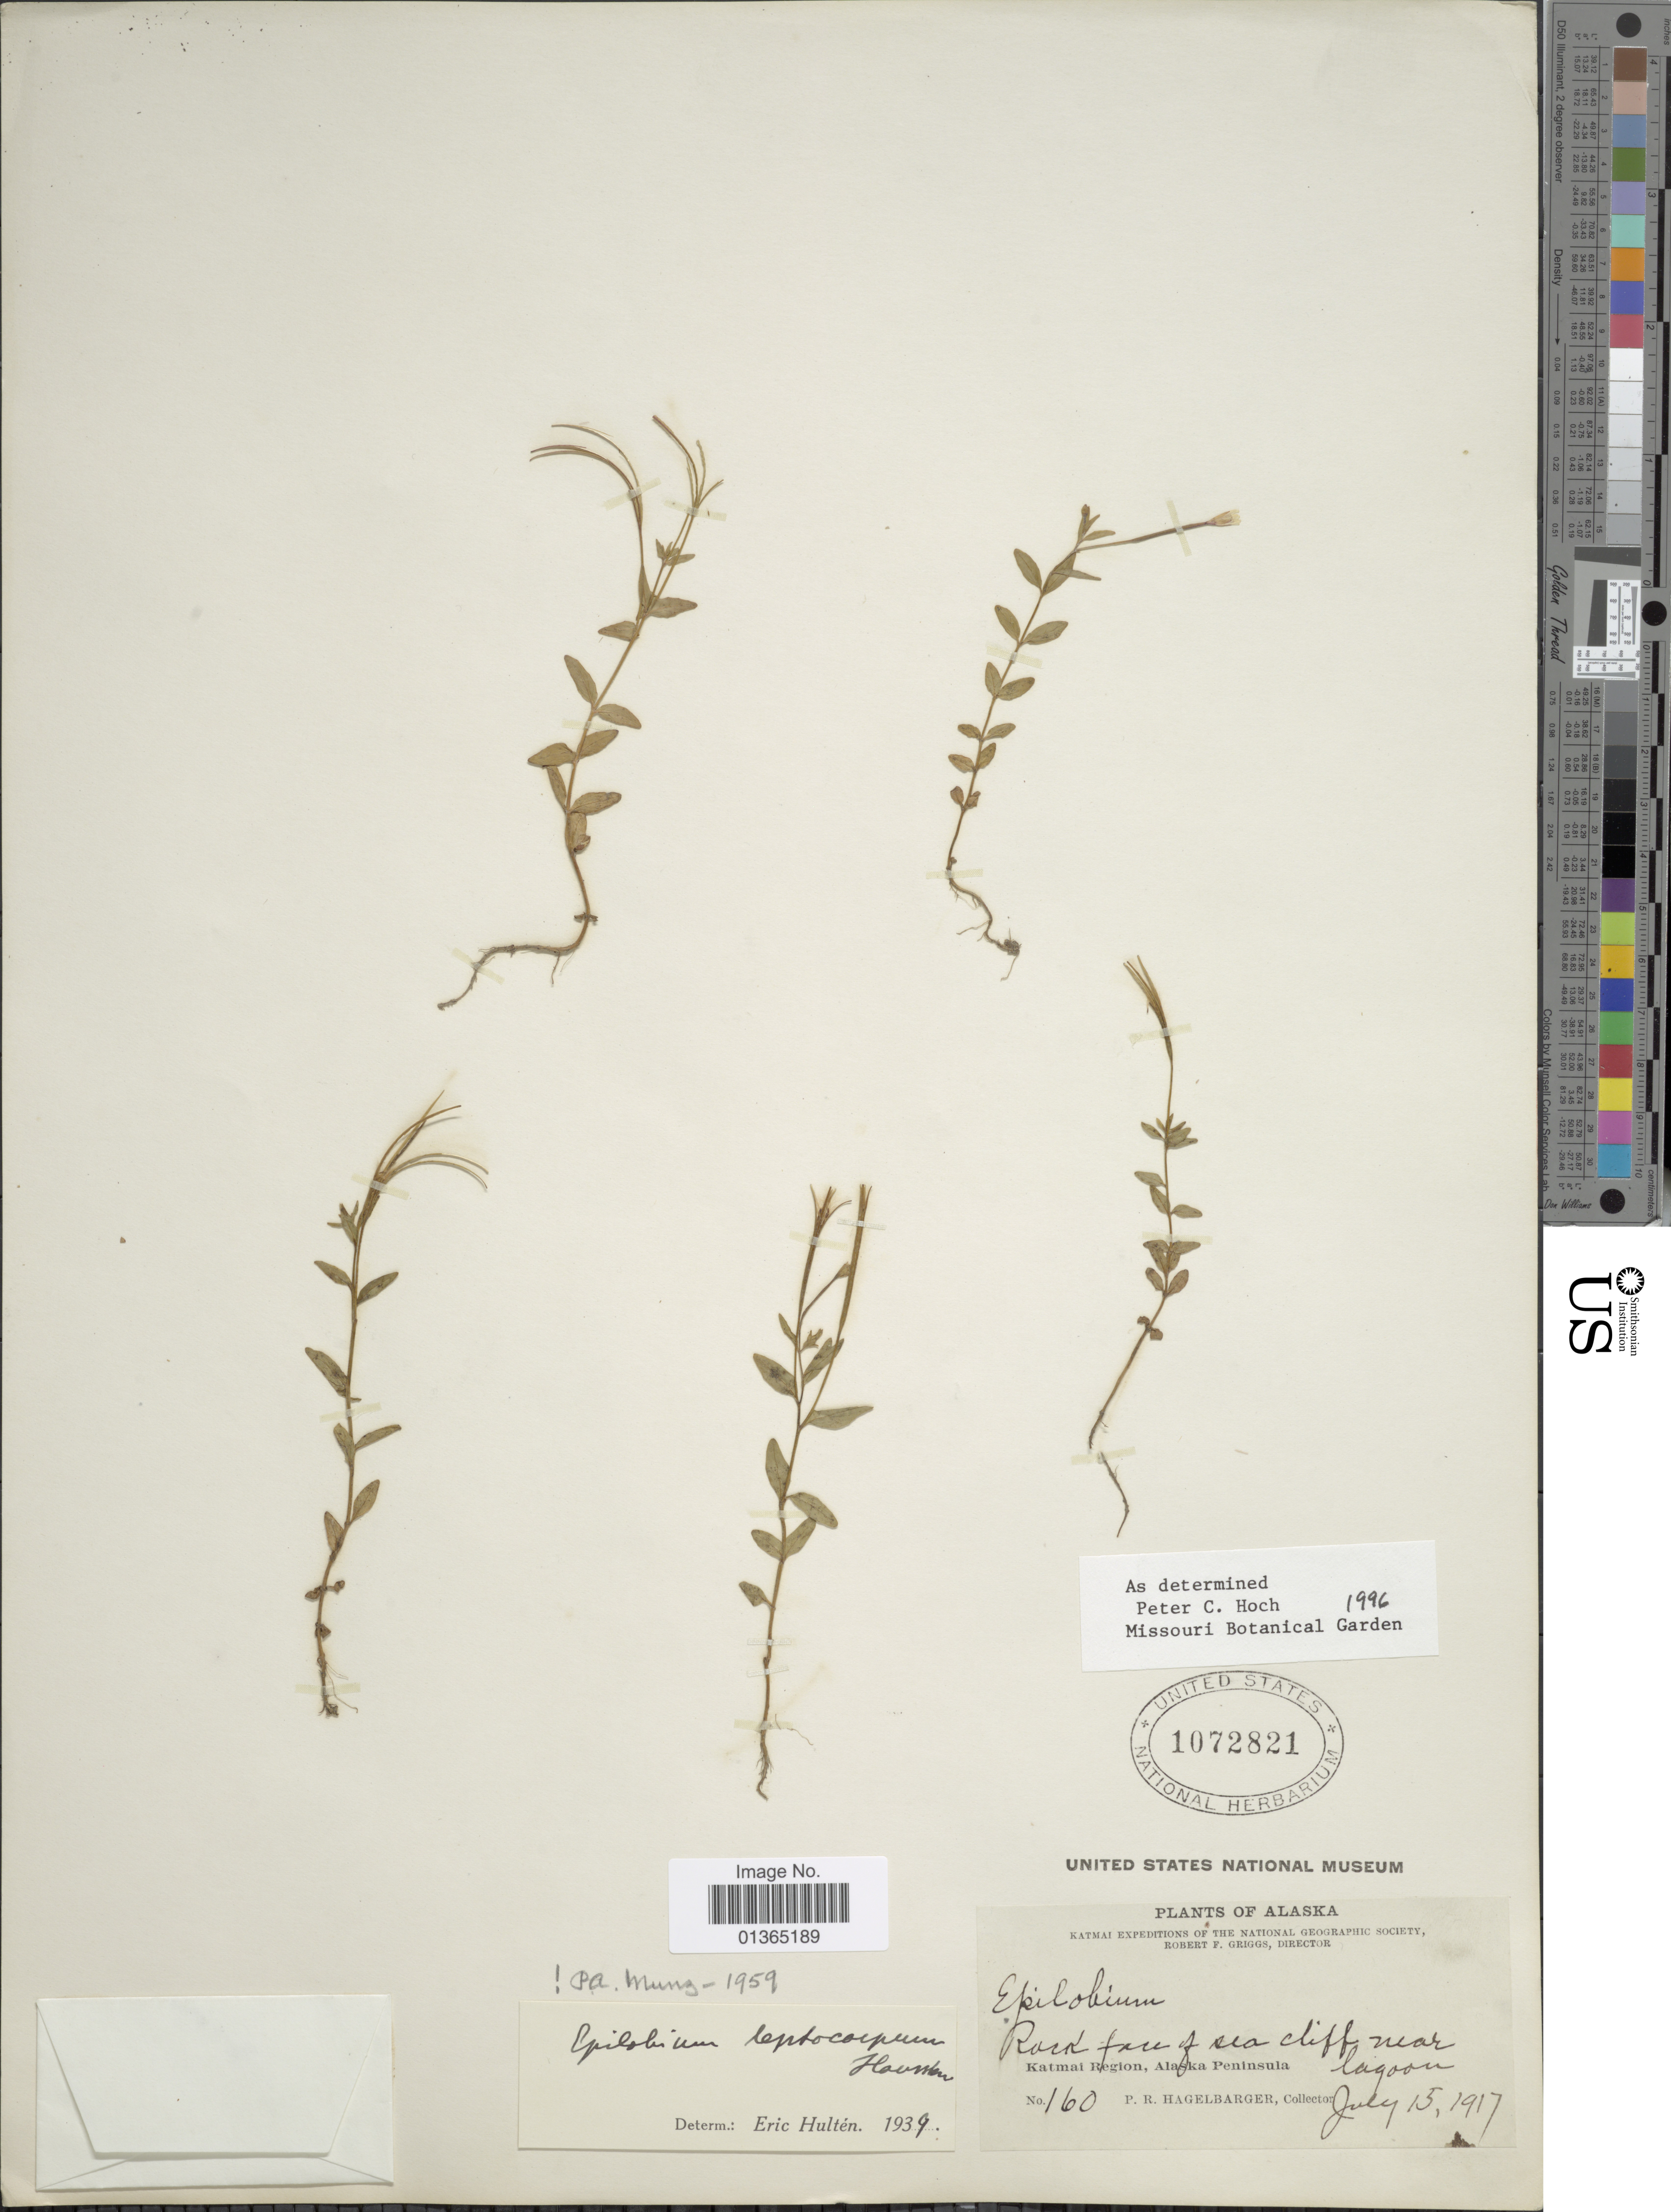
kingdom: Plantae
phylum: Tracheophyta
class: Magnoliopsida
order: Myrtales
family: Onagraceae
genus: Epilobium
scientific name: Epilobium leptocarpum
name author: Hausskn.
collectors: P. Hagelbarger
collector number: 160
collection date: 1917-07-15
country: United States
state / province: Alaska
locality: Katmai Region.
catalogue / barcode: US 1072821